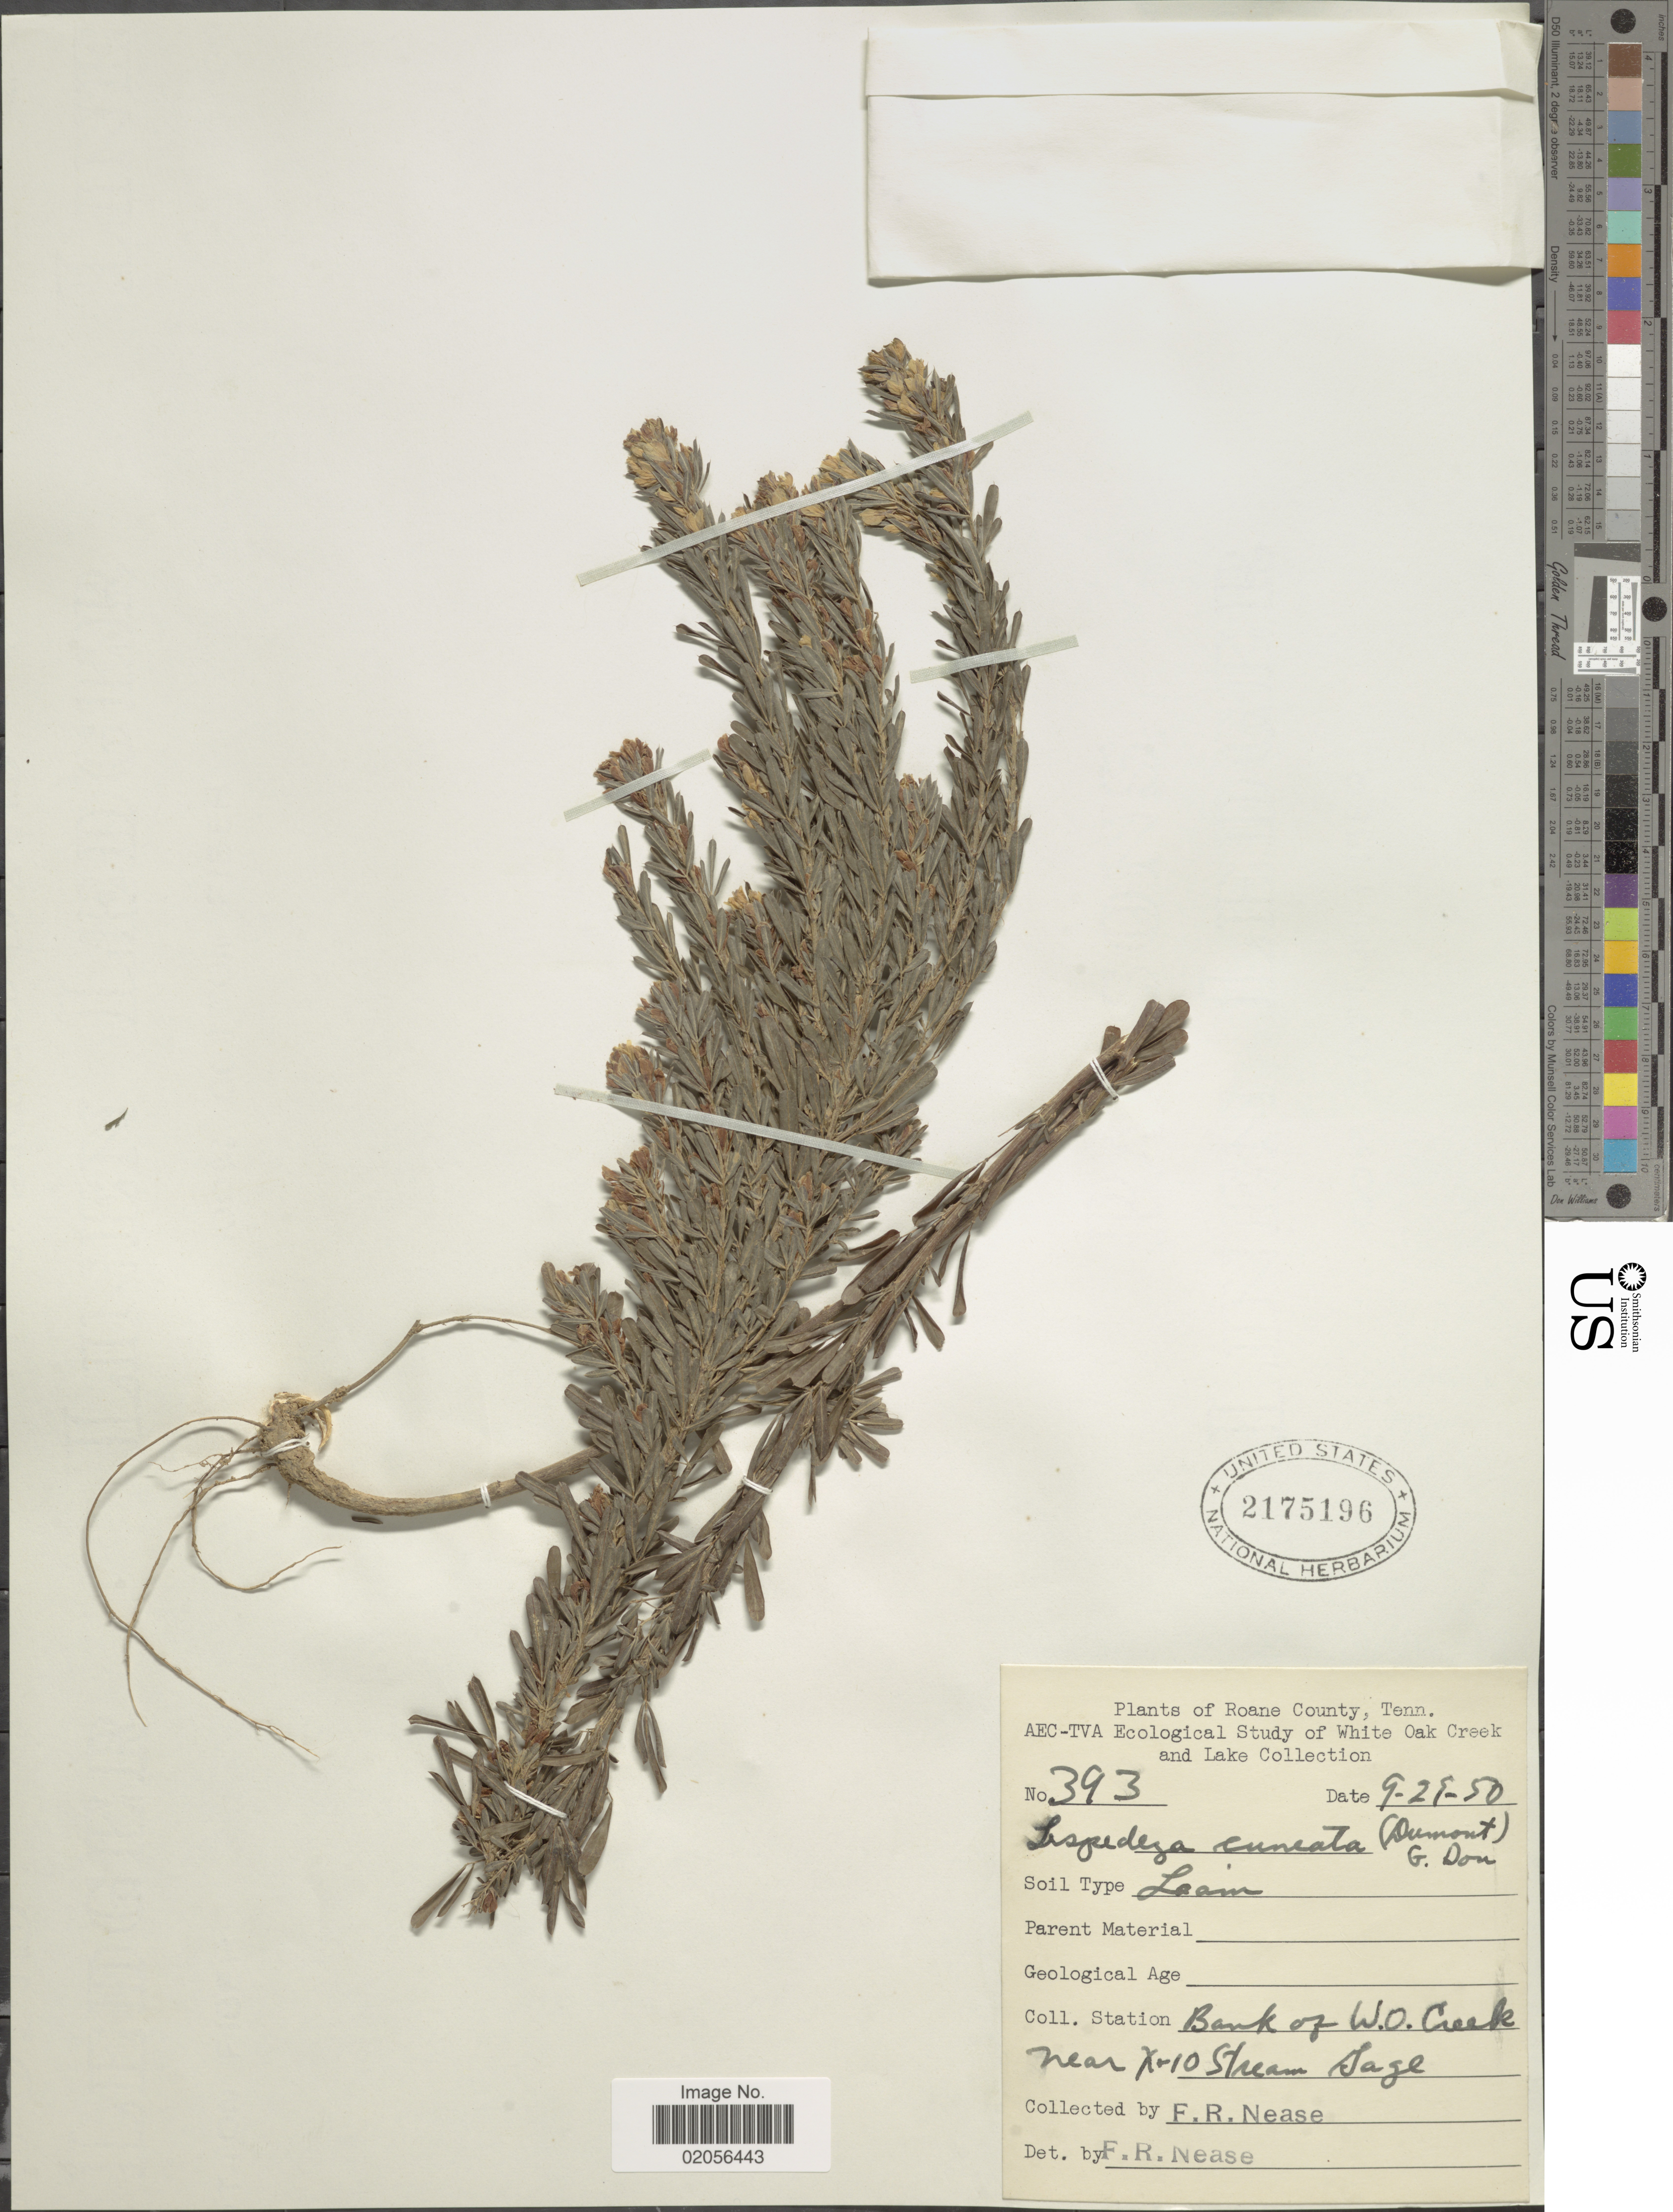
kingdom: Plantae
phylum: Tracheophyta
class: Magnoliopsida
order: Fabales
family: Fabaceae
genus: Lespedeza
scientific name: Lespedeza cuneata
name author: (Dum. Cours.) G. Don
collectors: F. Nease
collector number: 393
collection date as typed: Transcribed d/m/y: 29/9/50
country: United States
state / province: Tennessee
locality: Roane County, Loam, Bank of W.O. Creek near [Foreign script] a 10 stream Sage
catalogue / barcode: US 2175196